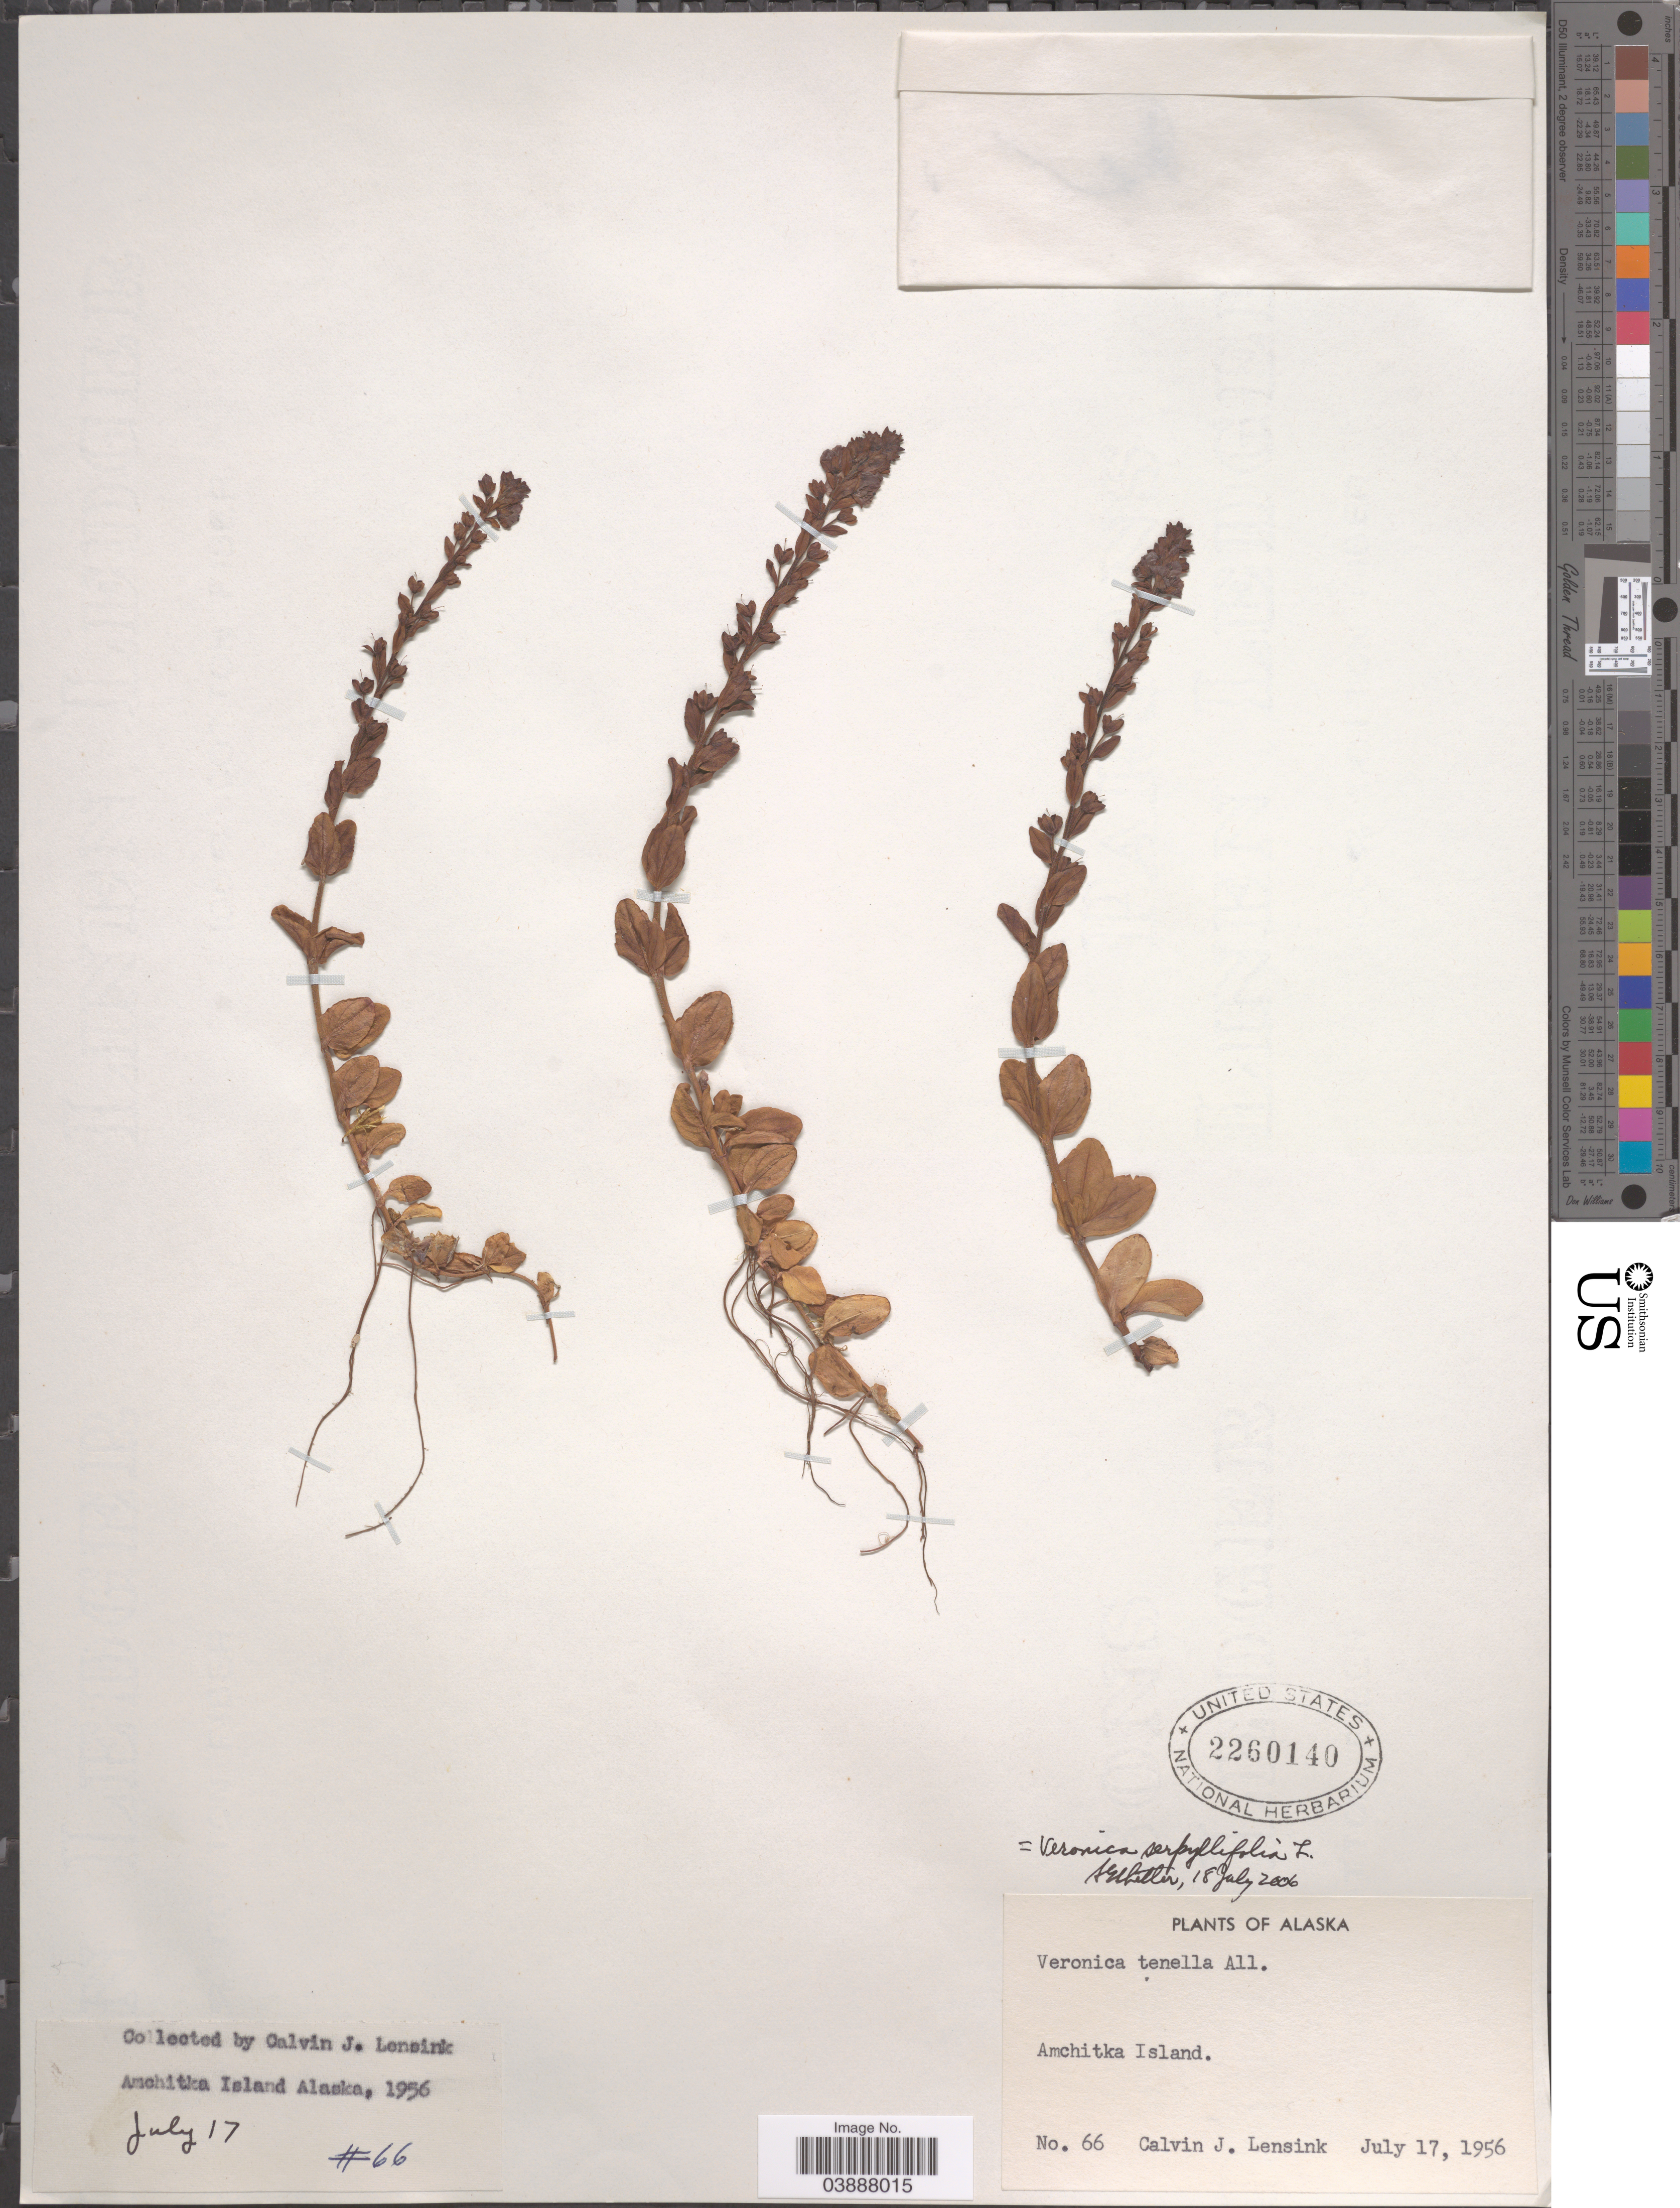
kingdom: Plantae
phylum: Tracheophyta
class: Magnoliopsida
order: Lamiales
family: Plantaginaceae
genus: Veronica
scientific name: Veronica serpyllifolia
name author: L.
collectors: C. Lensink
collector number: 66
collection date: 1956-07-17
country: United States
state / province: Alaska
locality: Amchitka Island.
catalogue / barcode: US 2260140